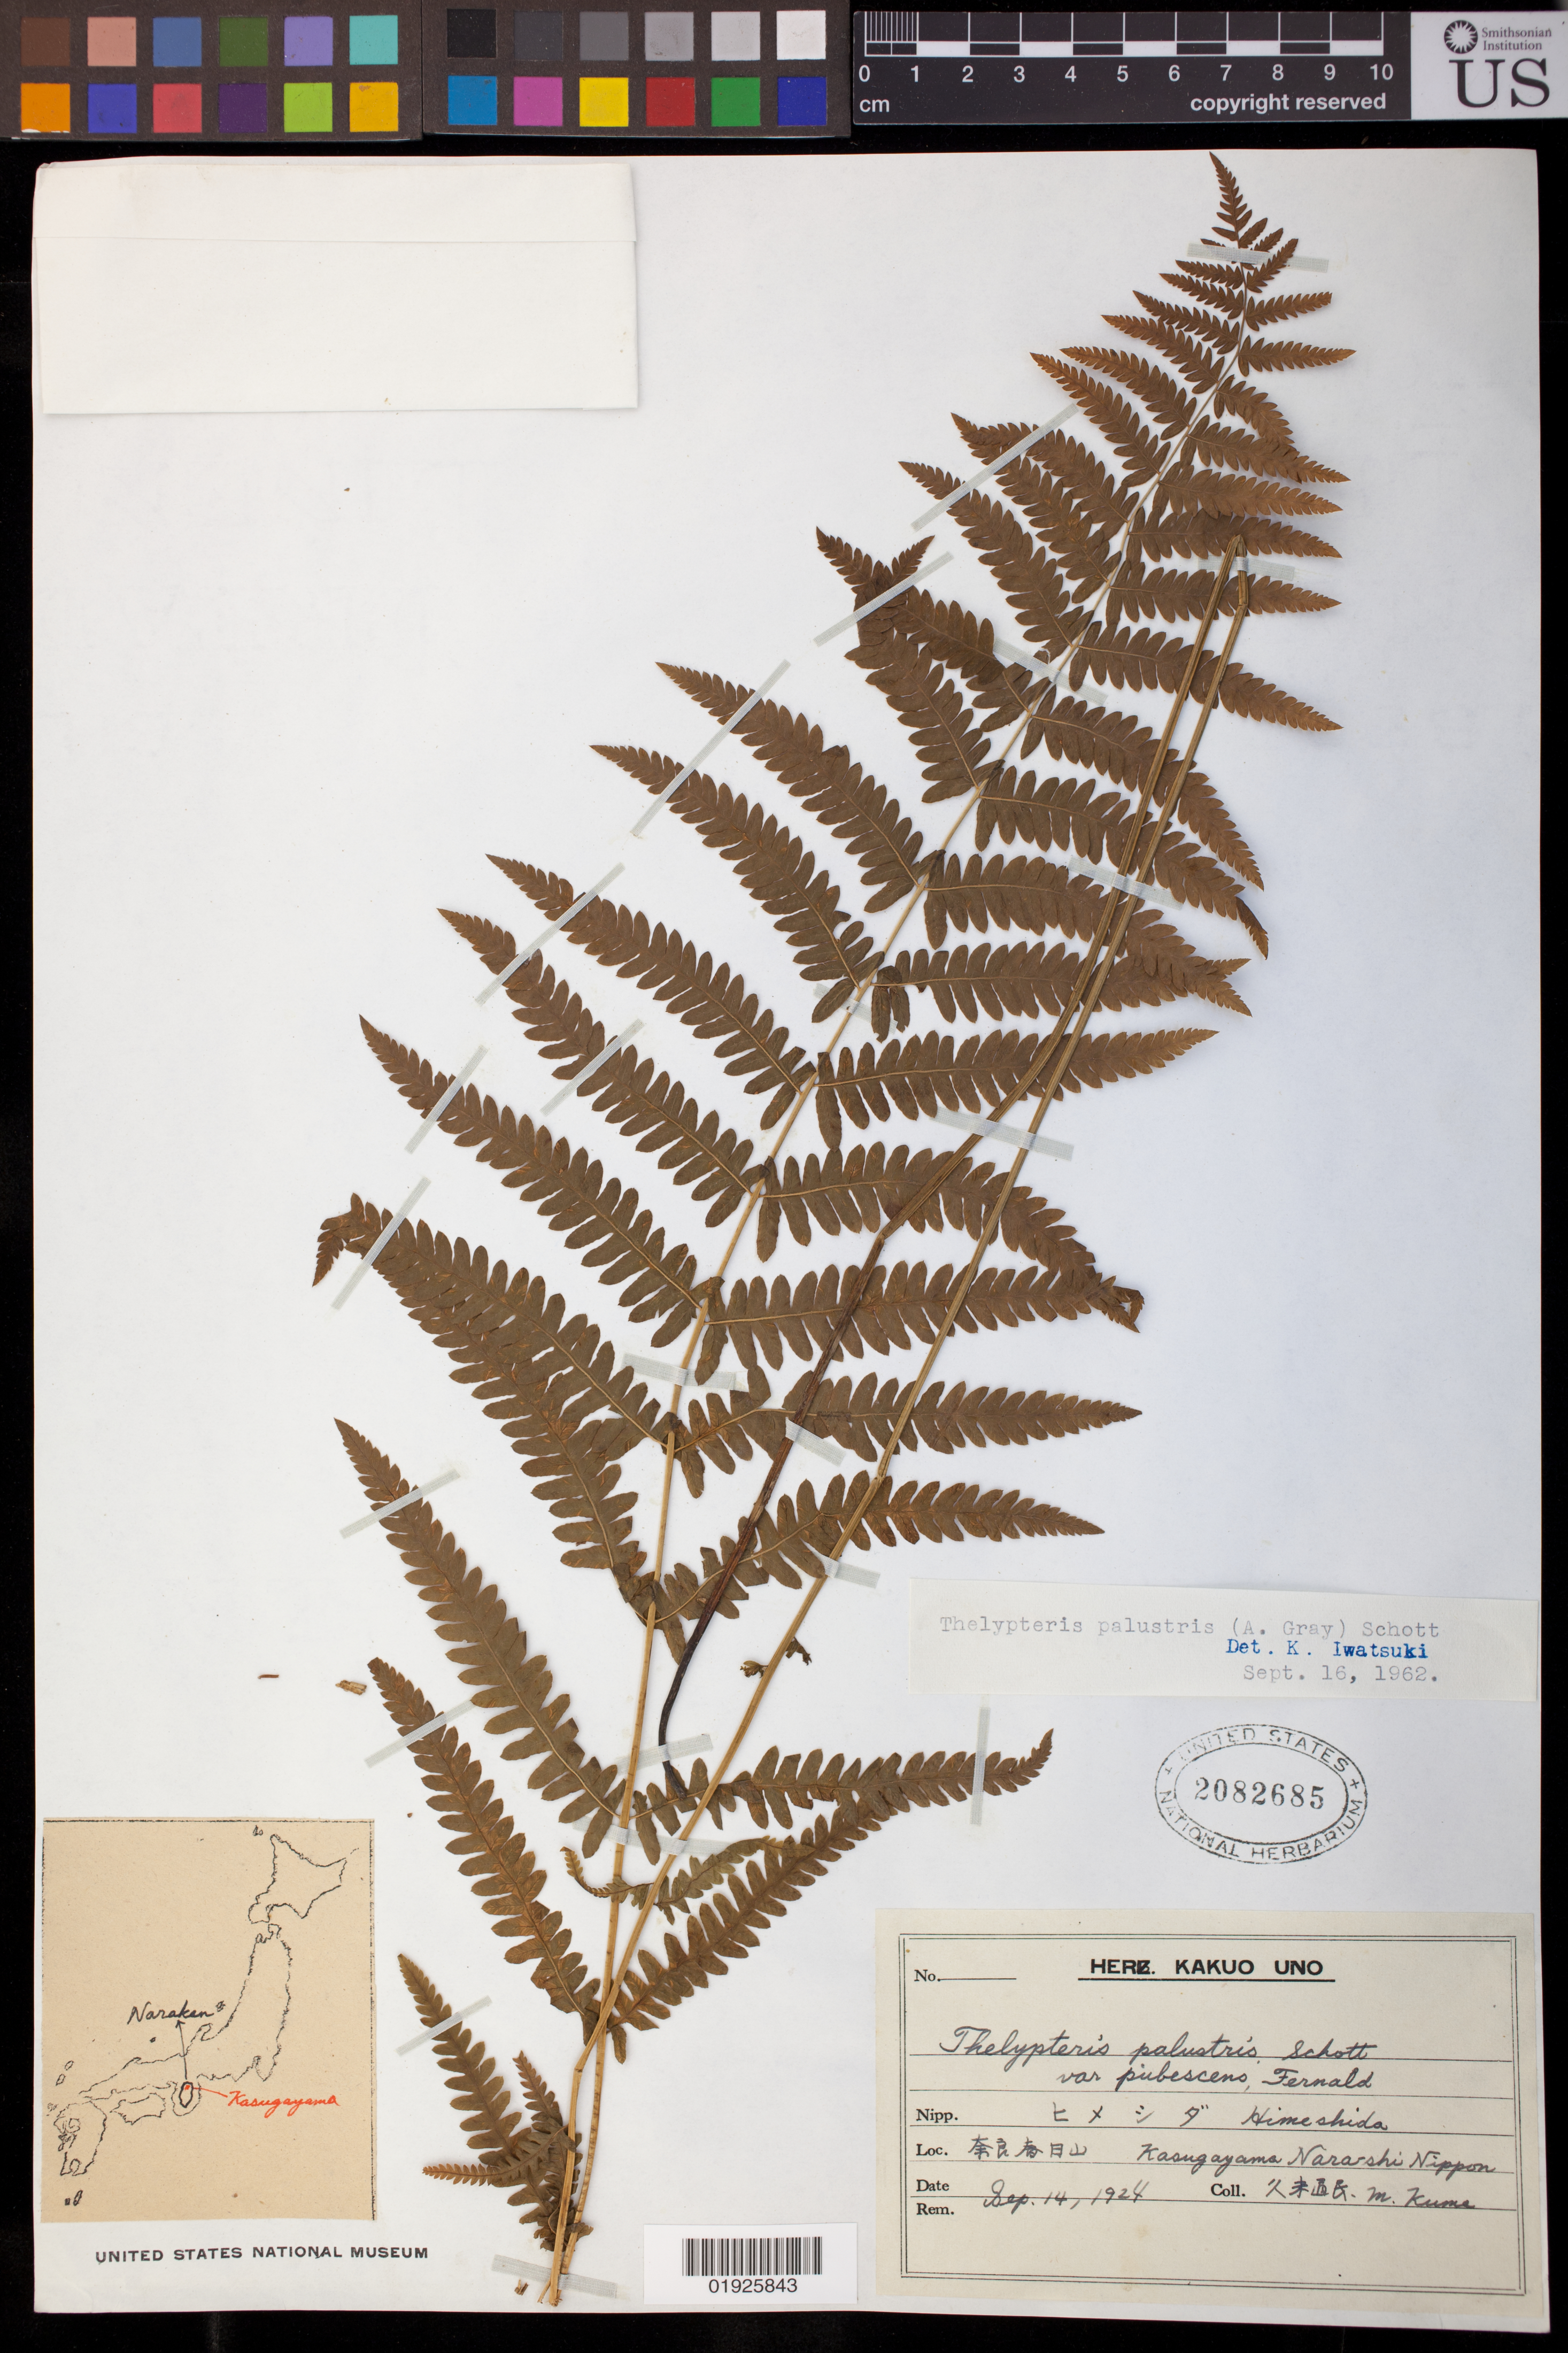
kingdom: Plantae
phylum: Tracheophyta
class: Polypodiopsida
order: Polypodiales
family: Thelypteridaceae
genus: Thelypteris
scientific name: Thelypteris palustris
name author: (Salisb.) Schott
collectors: M. Kume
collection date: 1924-09-14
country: Japan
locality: Hime-shida. Kasugayama Narashi Nippon.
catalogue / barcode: US 2082685